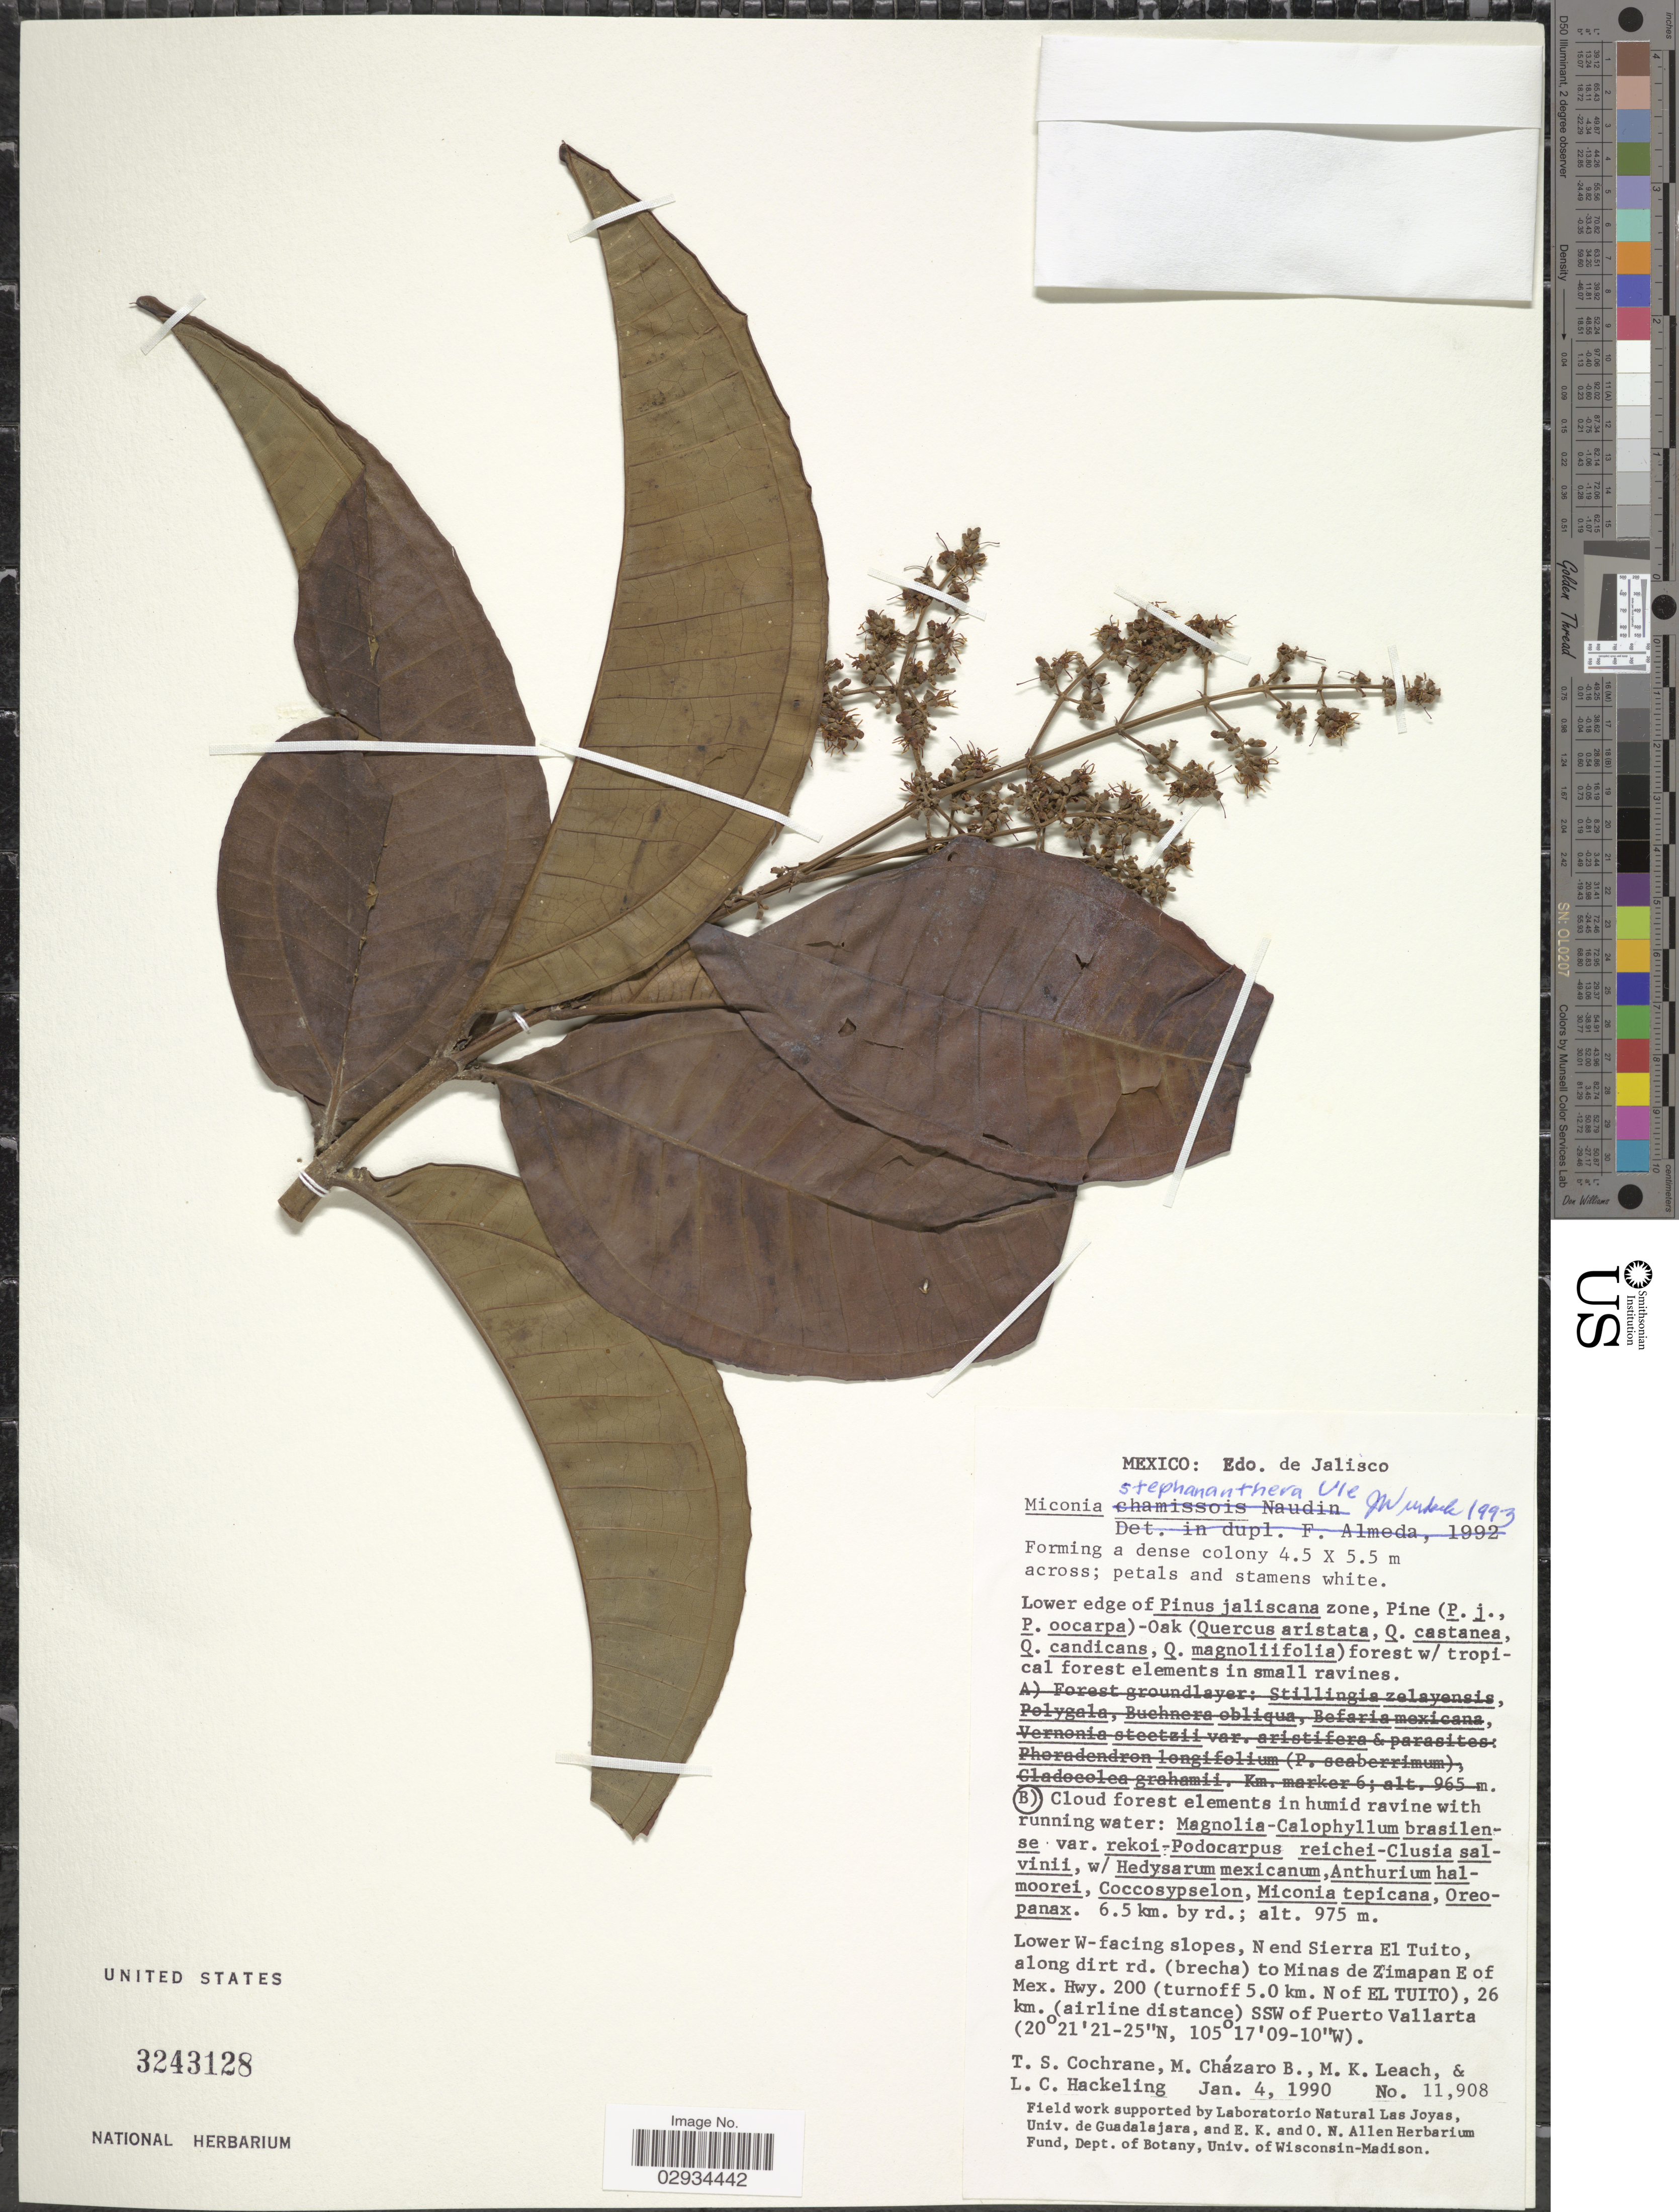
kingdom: Plantae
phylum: Tracheophyta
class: Magnoliopsida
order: Myrtales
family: Melastomataceae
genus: Miconia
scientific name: Miconia stephananthera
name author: Ule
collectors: T. S. Cochrane, M. Chazaro B., M. Leach & L. Hackeling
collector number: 11908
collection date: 1990-01-04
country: Mexico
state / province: Jalisco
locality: Oreopanax. 6.5 km. by rd. Lower W-facing slopes, N end Sierra El Tuito, along dirt rd. (brecha) to Minas de Zimapan E of Mex. Hwy. 200 (turnoff 5.0 km. N of El Tuito), 26 km. (airline distance) SSW of Puerto Vallarta.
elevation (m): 975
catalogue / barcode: US 3243128